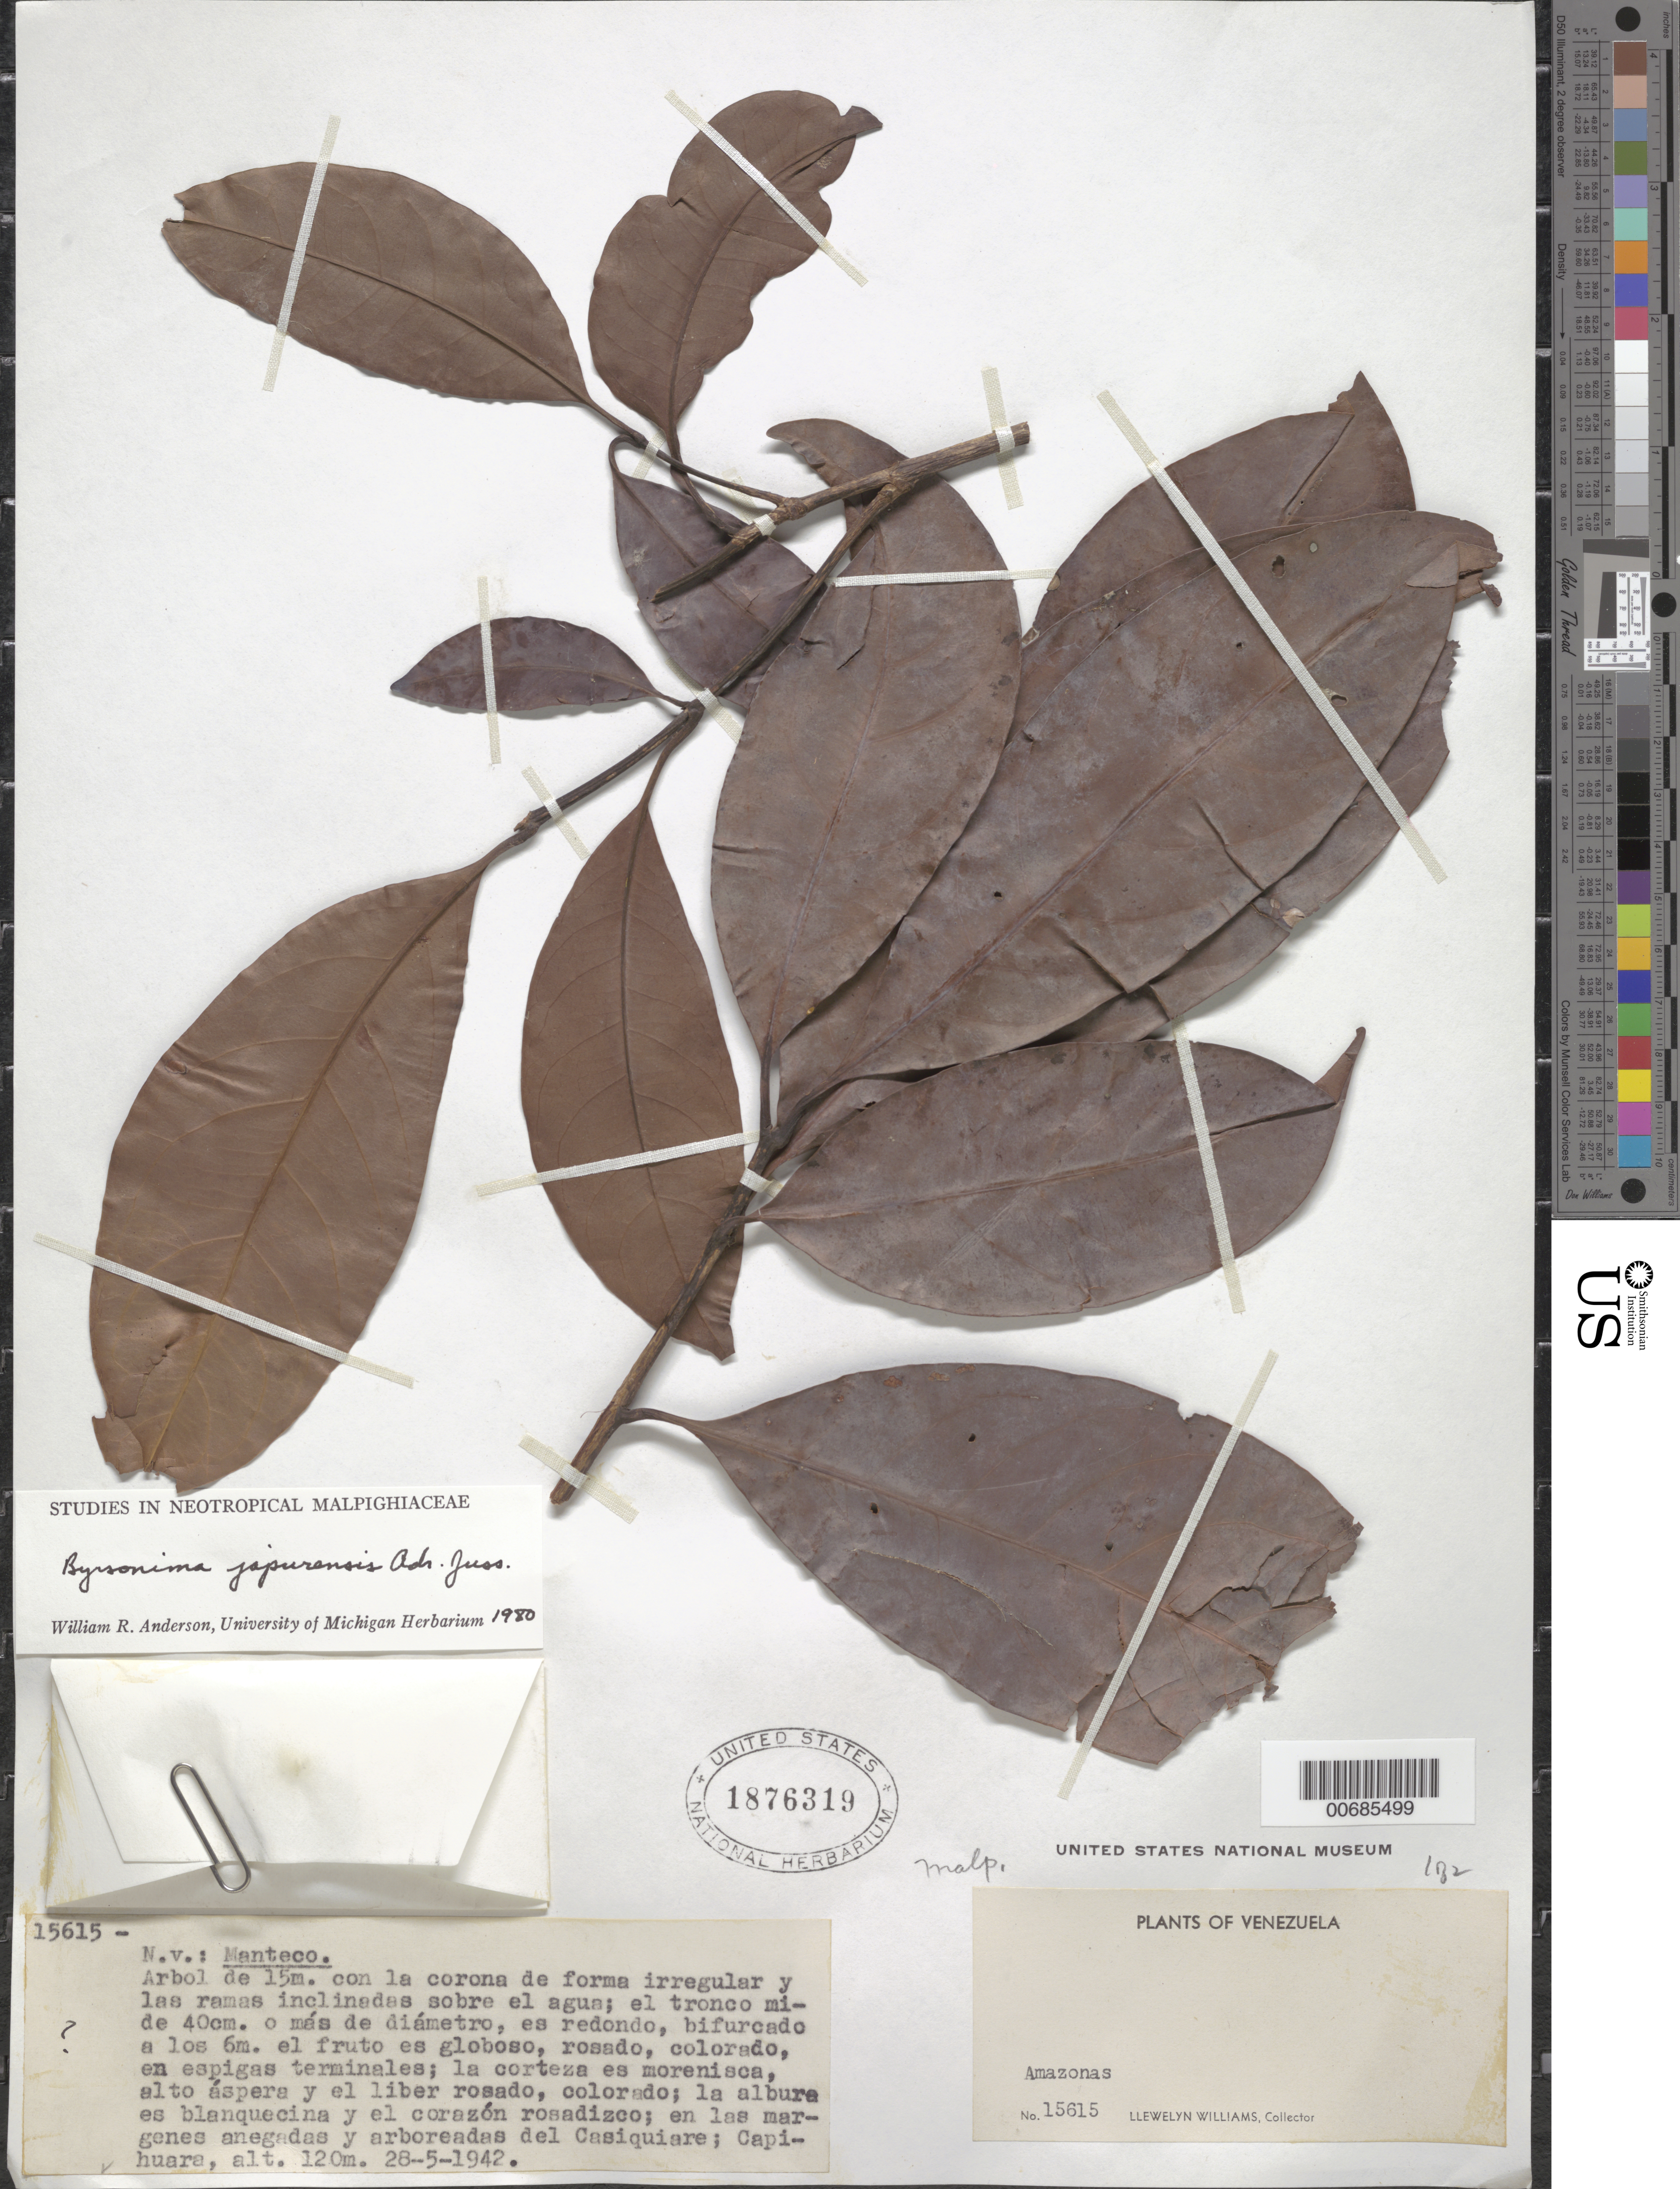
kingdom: Plantae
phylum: Tracheophyta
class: Magnoliopsida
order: Malpighiales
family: Malpighiaceae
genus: Byrsonima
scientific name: Byrsonima japurensis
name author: A. Juss.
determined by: Anderson, W. R., (MICH), University of Michigan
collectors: Ll. Williams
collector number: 15615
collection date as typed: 28-May-42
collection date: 1942-05-28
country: Venezuela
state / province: Amazonas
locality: Capihuara, Alto Casiquiare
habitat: Margenes anegadas y arboreadas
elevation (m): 120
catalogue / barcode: US 1876319